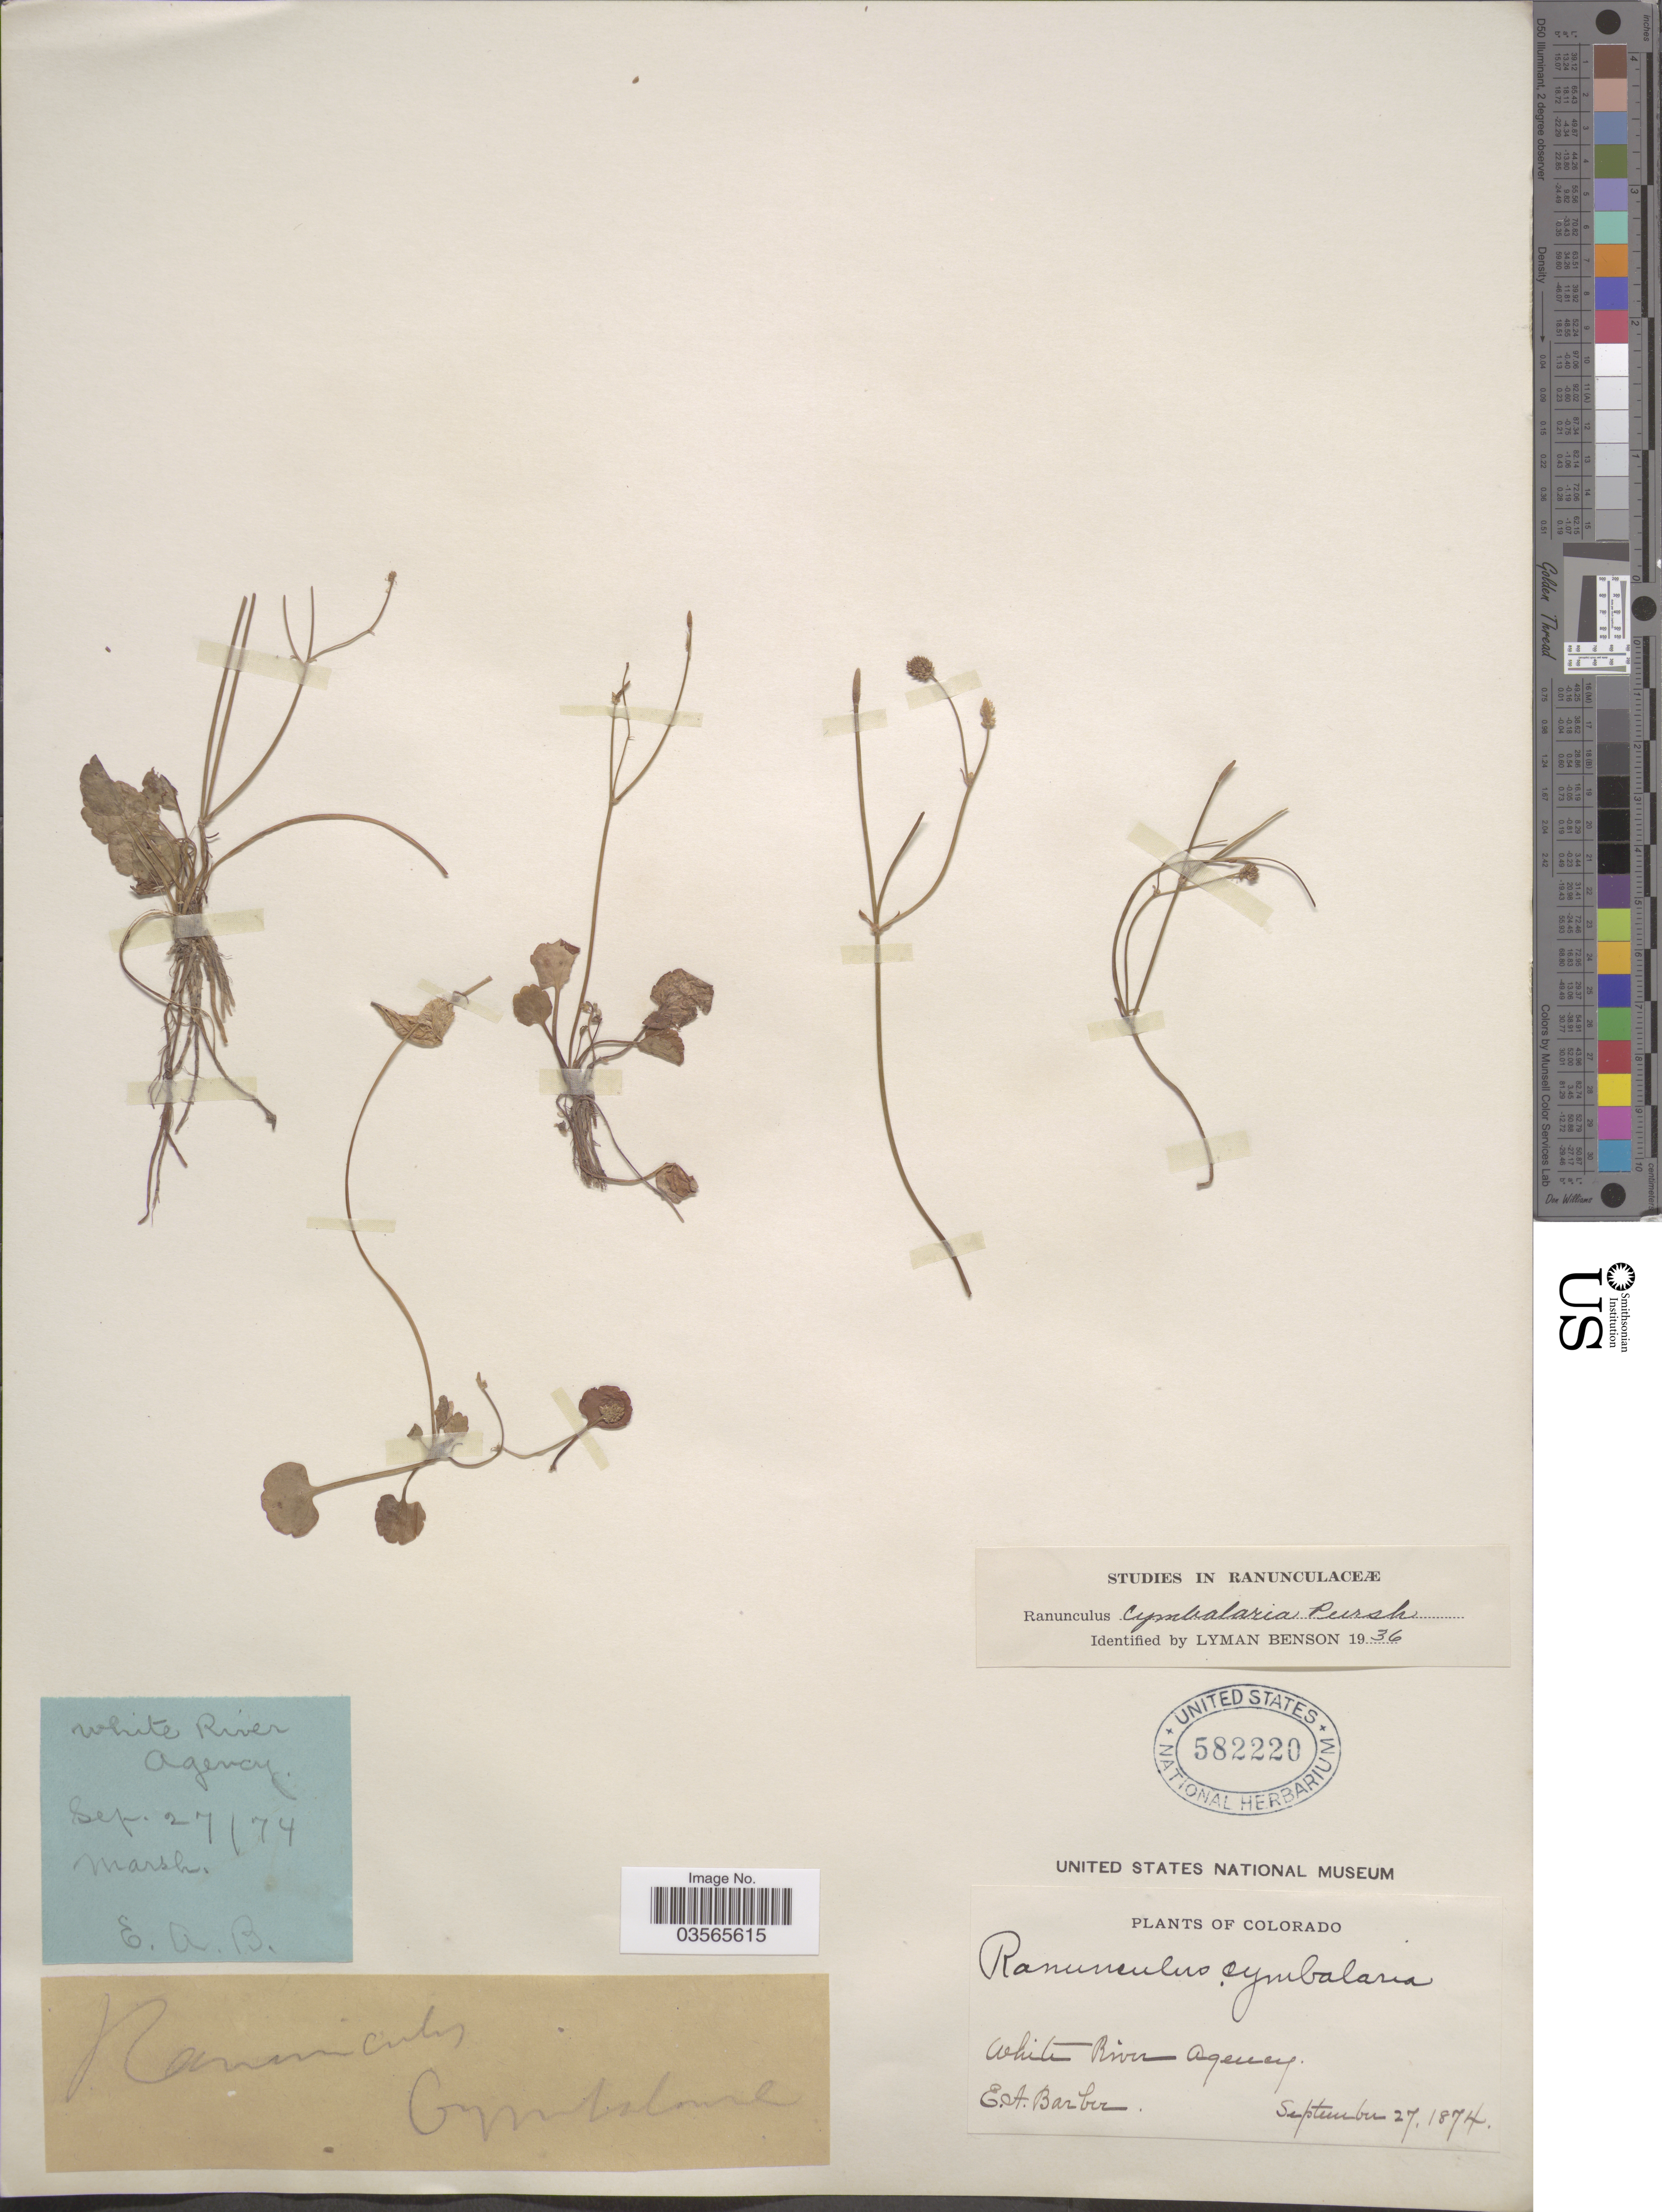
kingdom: Plantae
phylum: Tracheophyta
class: Magnoliopsida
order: Ranunculales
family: Ranunculaceae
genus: Halerpestes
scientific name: Halerpestes cymbalaria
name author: (Pursh) Greene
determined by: Strong, M. T., (US), Smithsonian Institution - National Museum of Natural History (UNITED STATES)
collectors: E. Barber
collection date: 1874-09-27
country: United States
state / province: Colorado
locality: White River Agency.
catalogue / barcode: US 582220